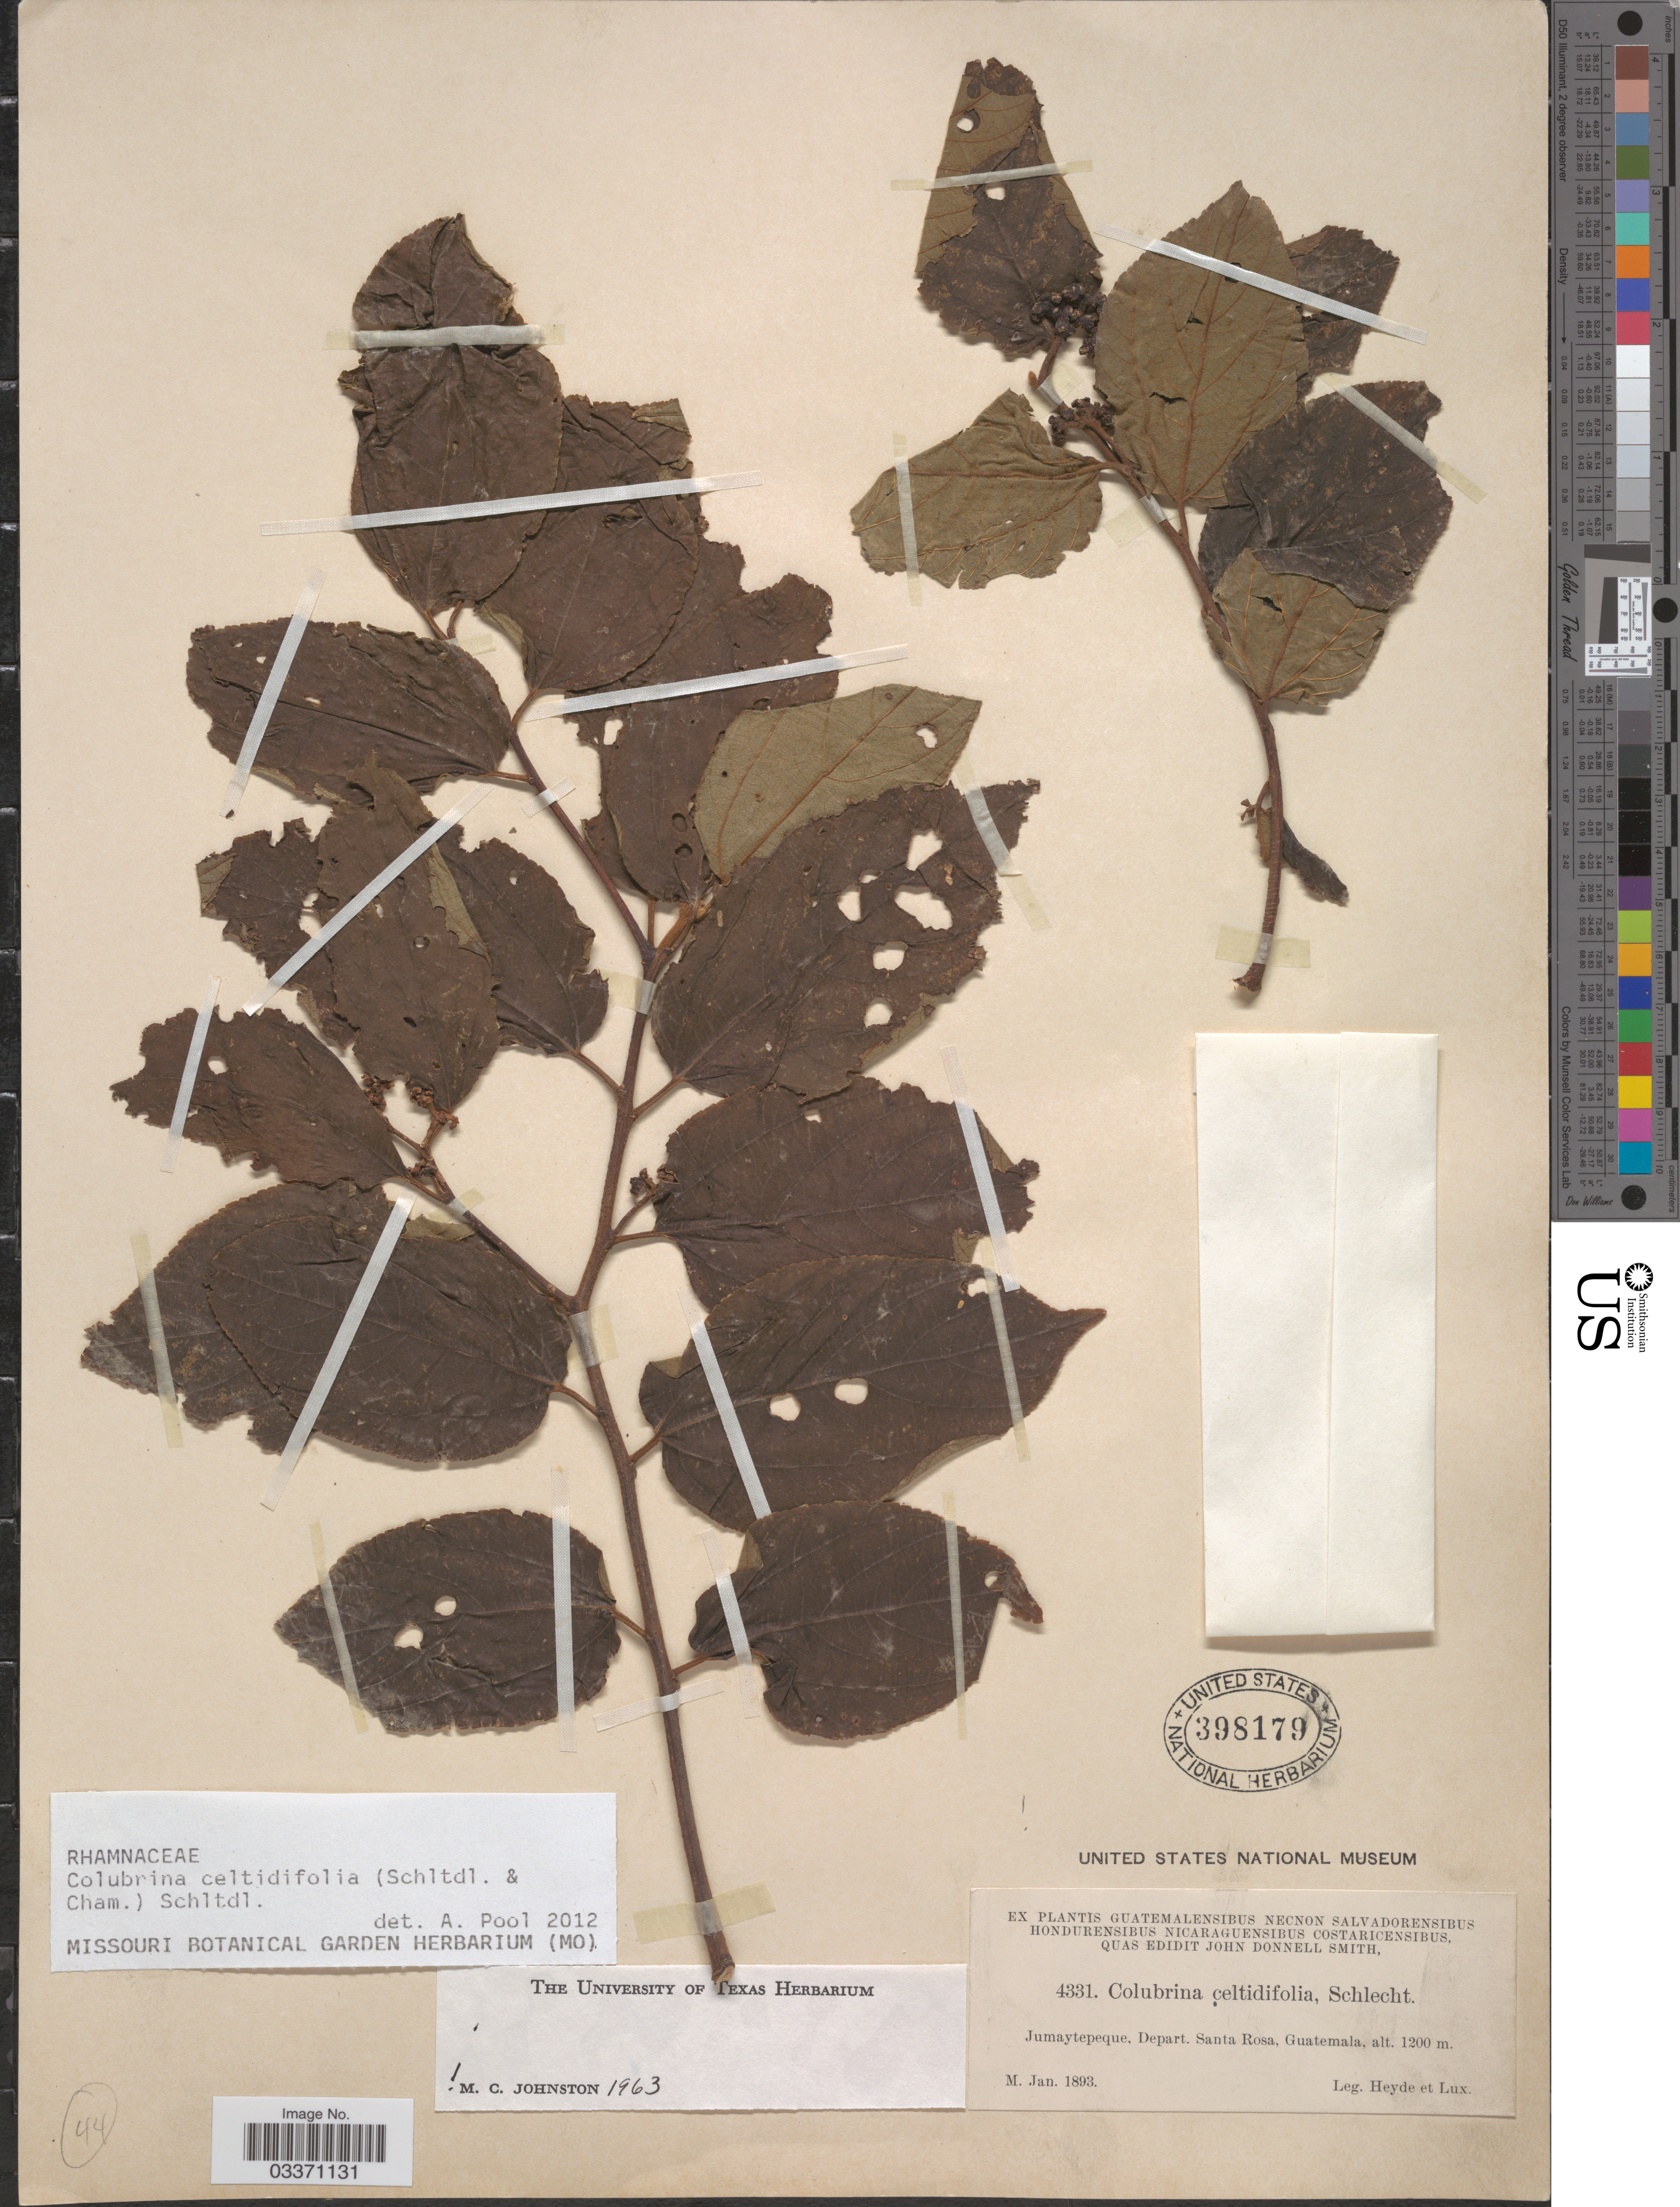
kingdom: Plantae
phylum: Tracheophyta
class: Magnoliopsida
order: Rosales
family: Rhamnaceae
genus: Colubrina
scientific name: Colubrina celtidifolia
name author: (Schltdl. & Cham.) Schltdl.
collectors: Heyde & Lux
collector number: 4331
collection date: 1893-01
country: Guatemala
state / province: Santa Rosa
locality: Jumaytepeque, Depart. Santa Rosa.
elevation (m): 1200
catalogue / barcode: US 398179